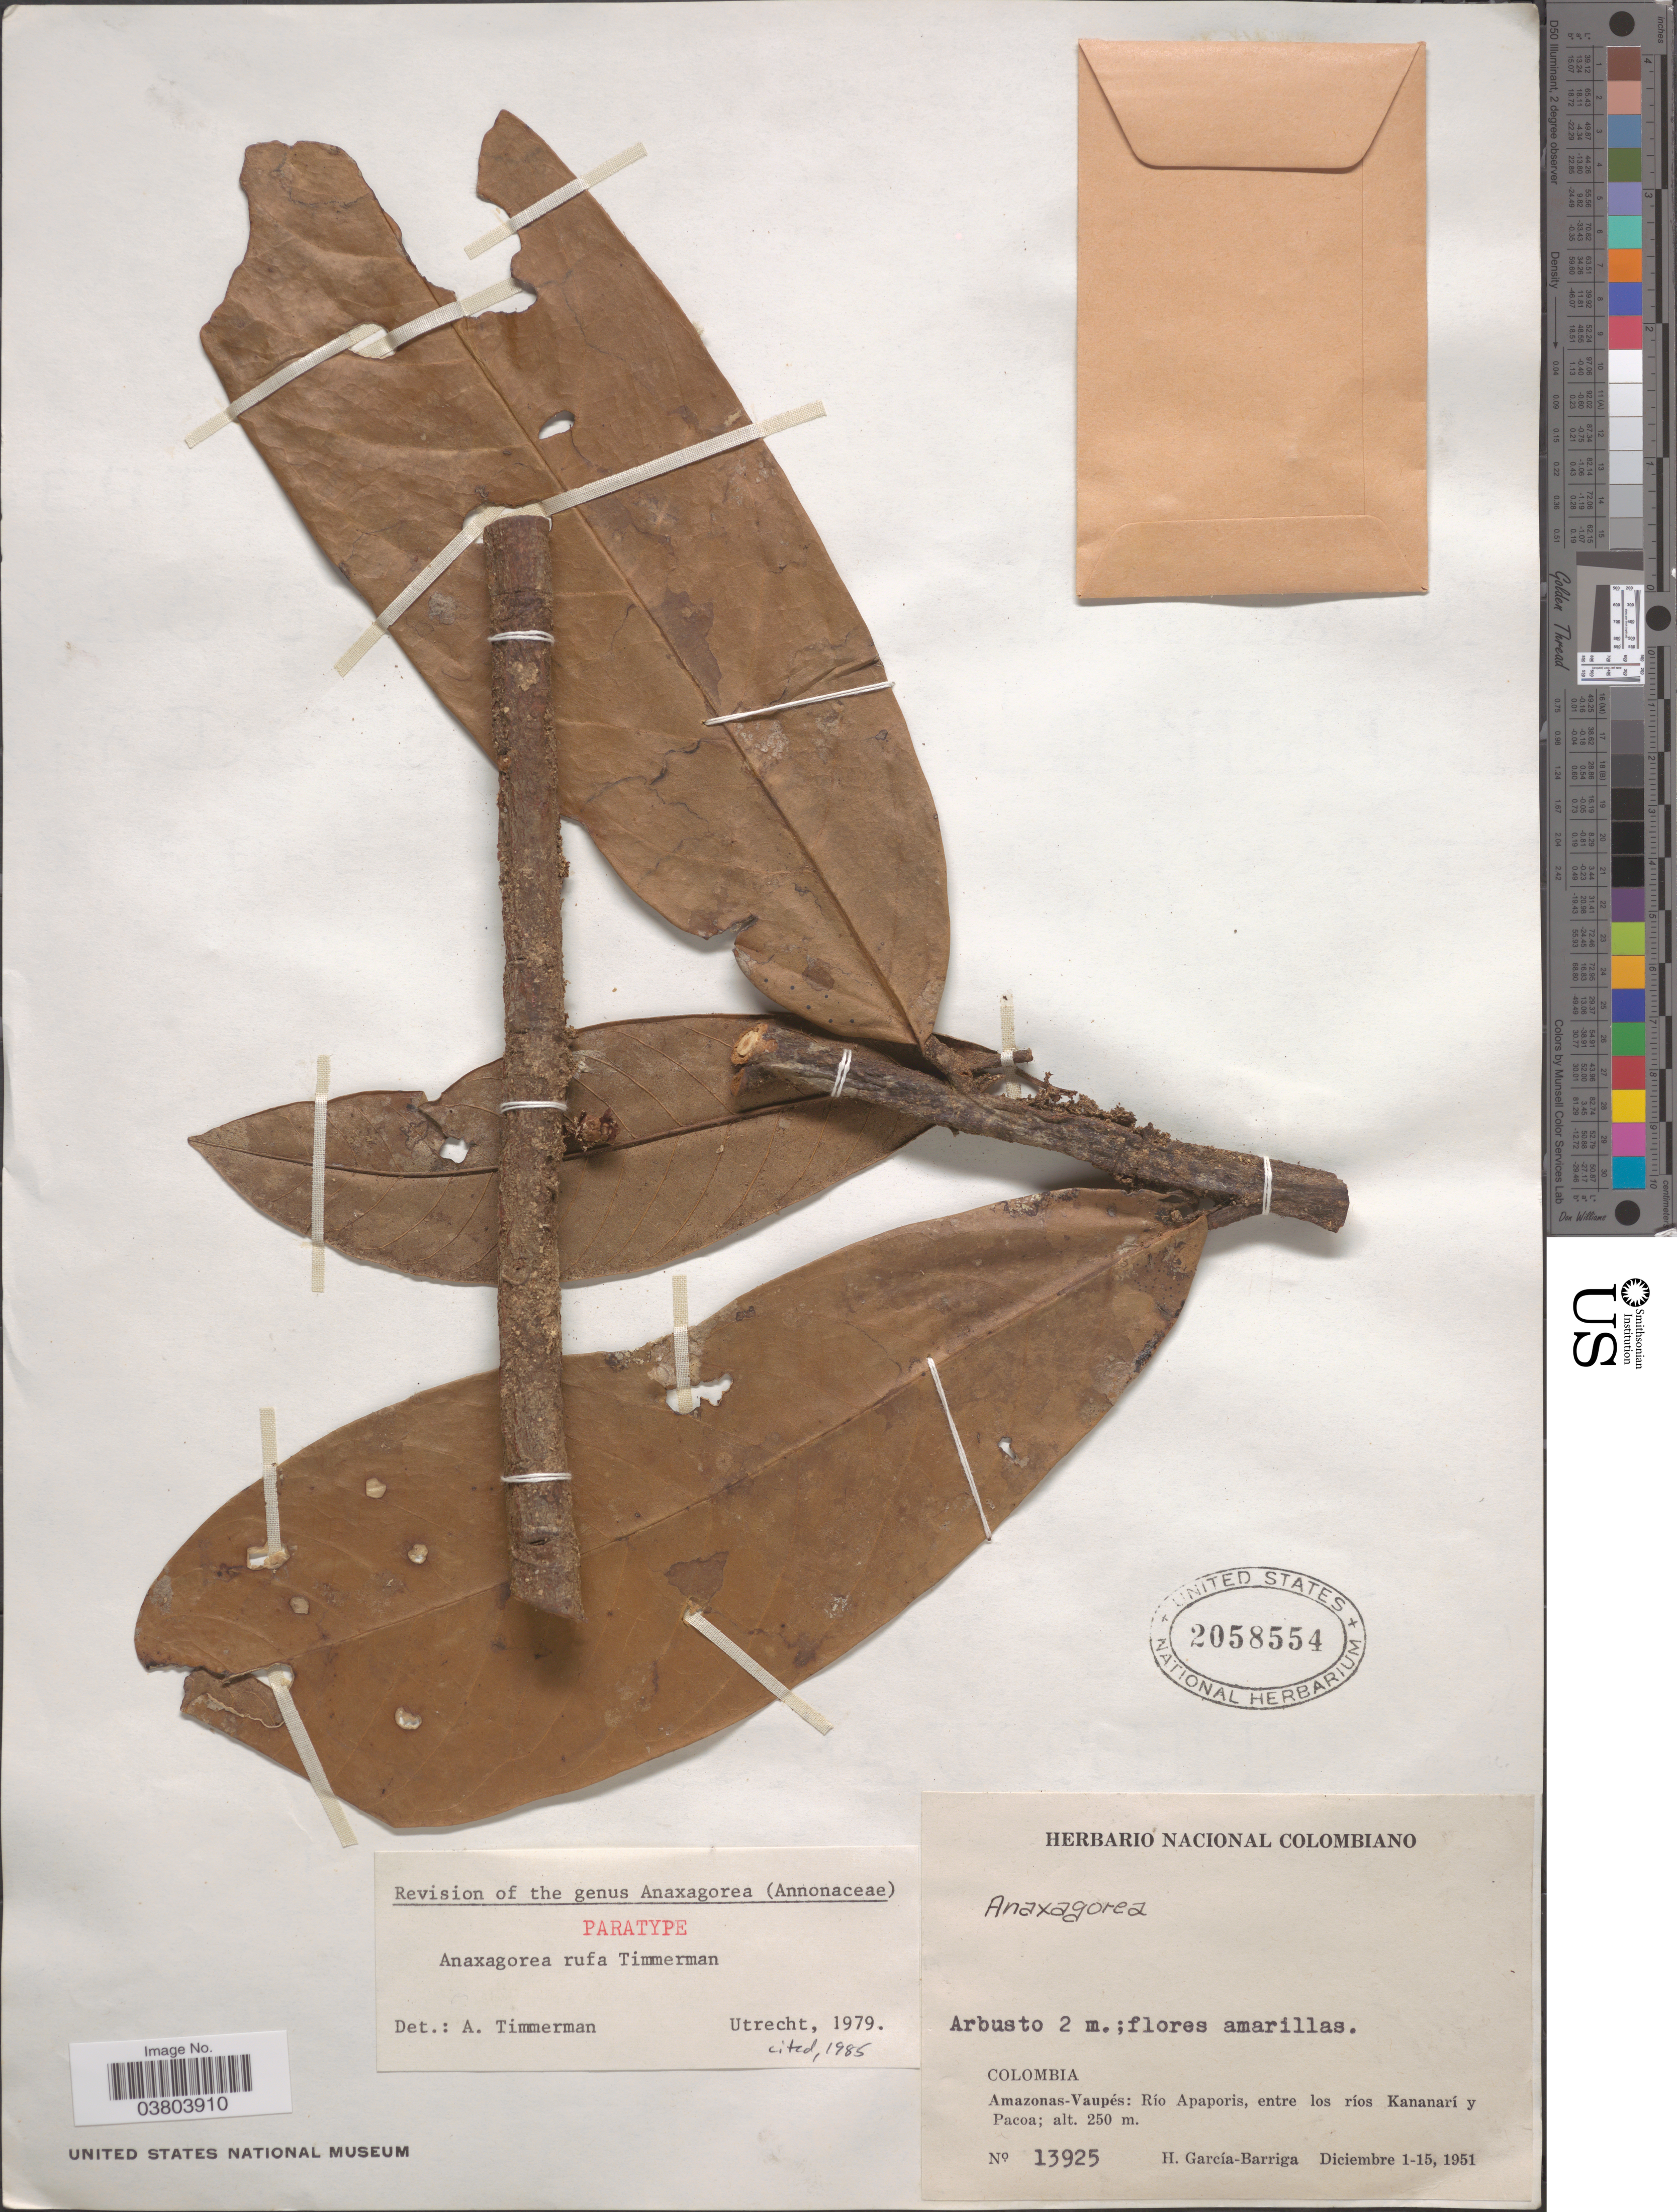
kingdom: Plantae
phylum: Tracheophyta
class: Magnoliopsida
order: Magnoliales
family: Annonaceae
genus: Anaxagorea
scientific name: Anaxagorea rufa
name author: Timmerman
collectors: H. García Barriga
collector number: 13925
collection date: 1951-12-01/1951-12-15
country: Colombia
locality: Amazonas-Vaupés: Río Apaporis, entre los ríos Kananarí y Pacoa.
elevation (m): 250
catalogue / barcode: US 2058554